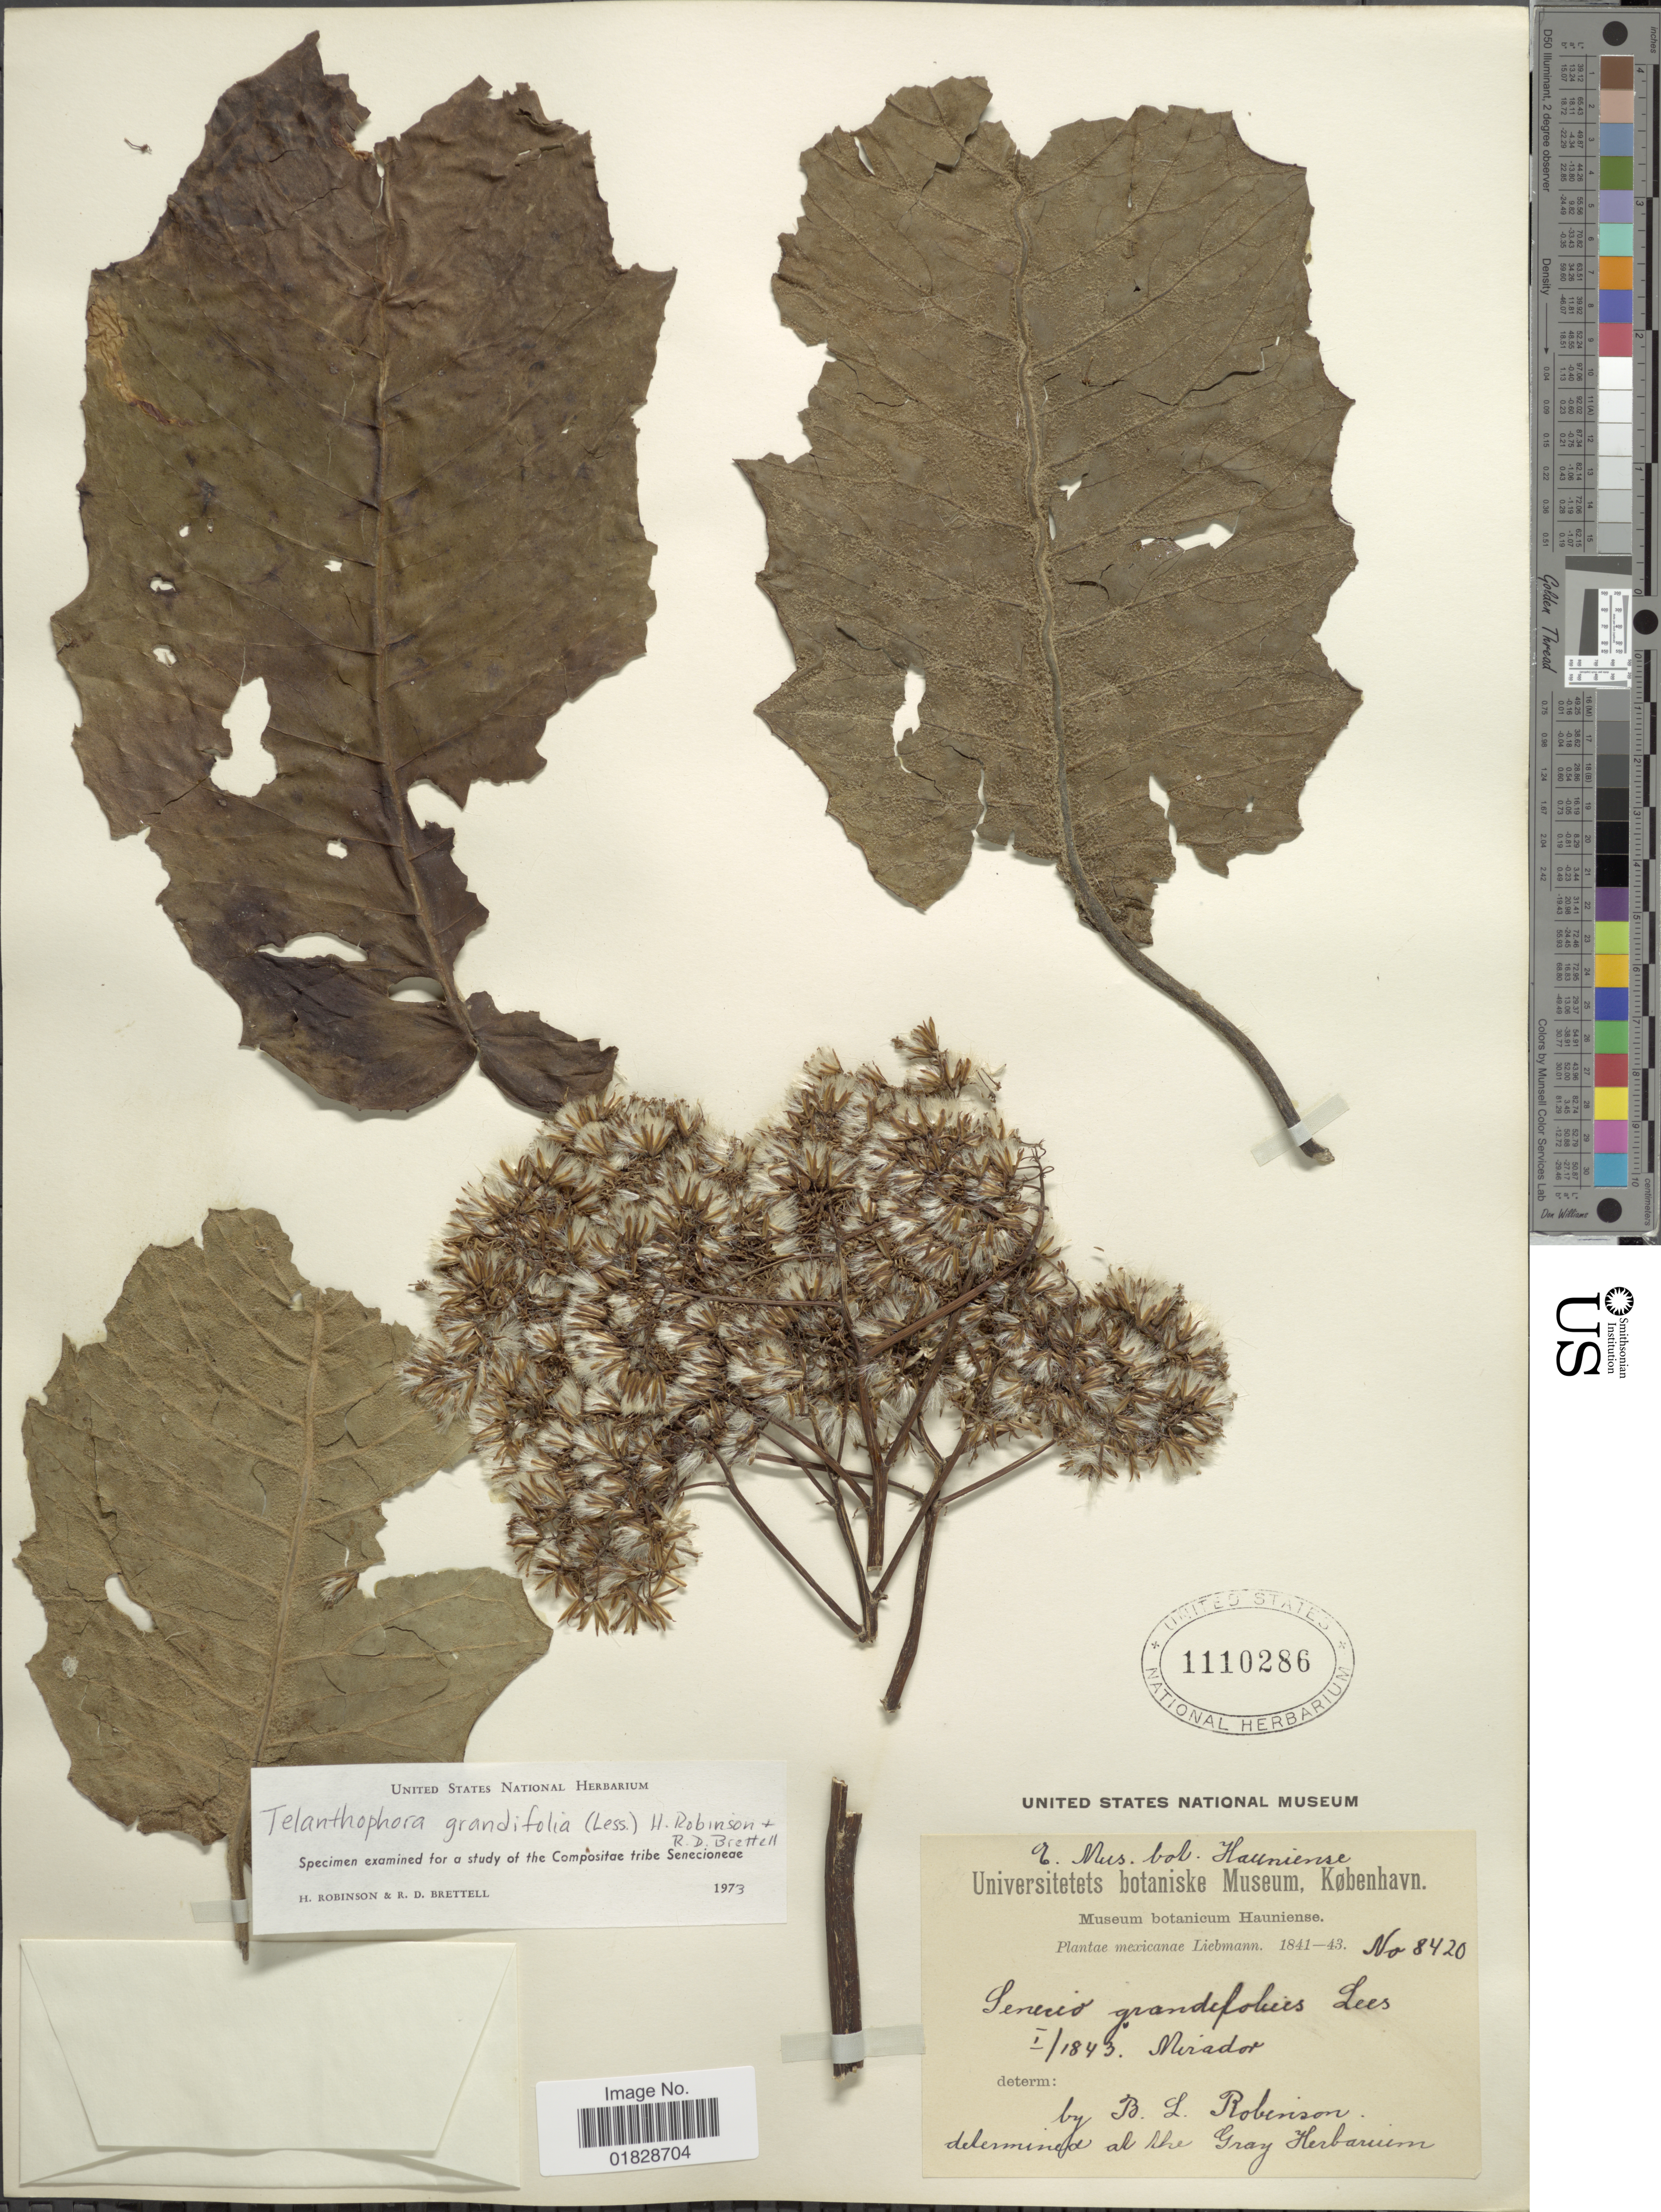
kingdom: Plantae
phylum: Tracheophyta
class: Magnoliopsida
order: Asterales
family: Asteraceae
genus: Telanthophora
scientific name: Telanthophora grandifolia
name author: (Less.) H. Rob. & Brettell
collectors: B. L. Robinson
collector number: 8420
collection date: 1843-01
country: Mexico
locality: Mirador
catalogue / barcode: US 1110286